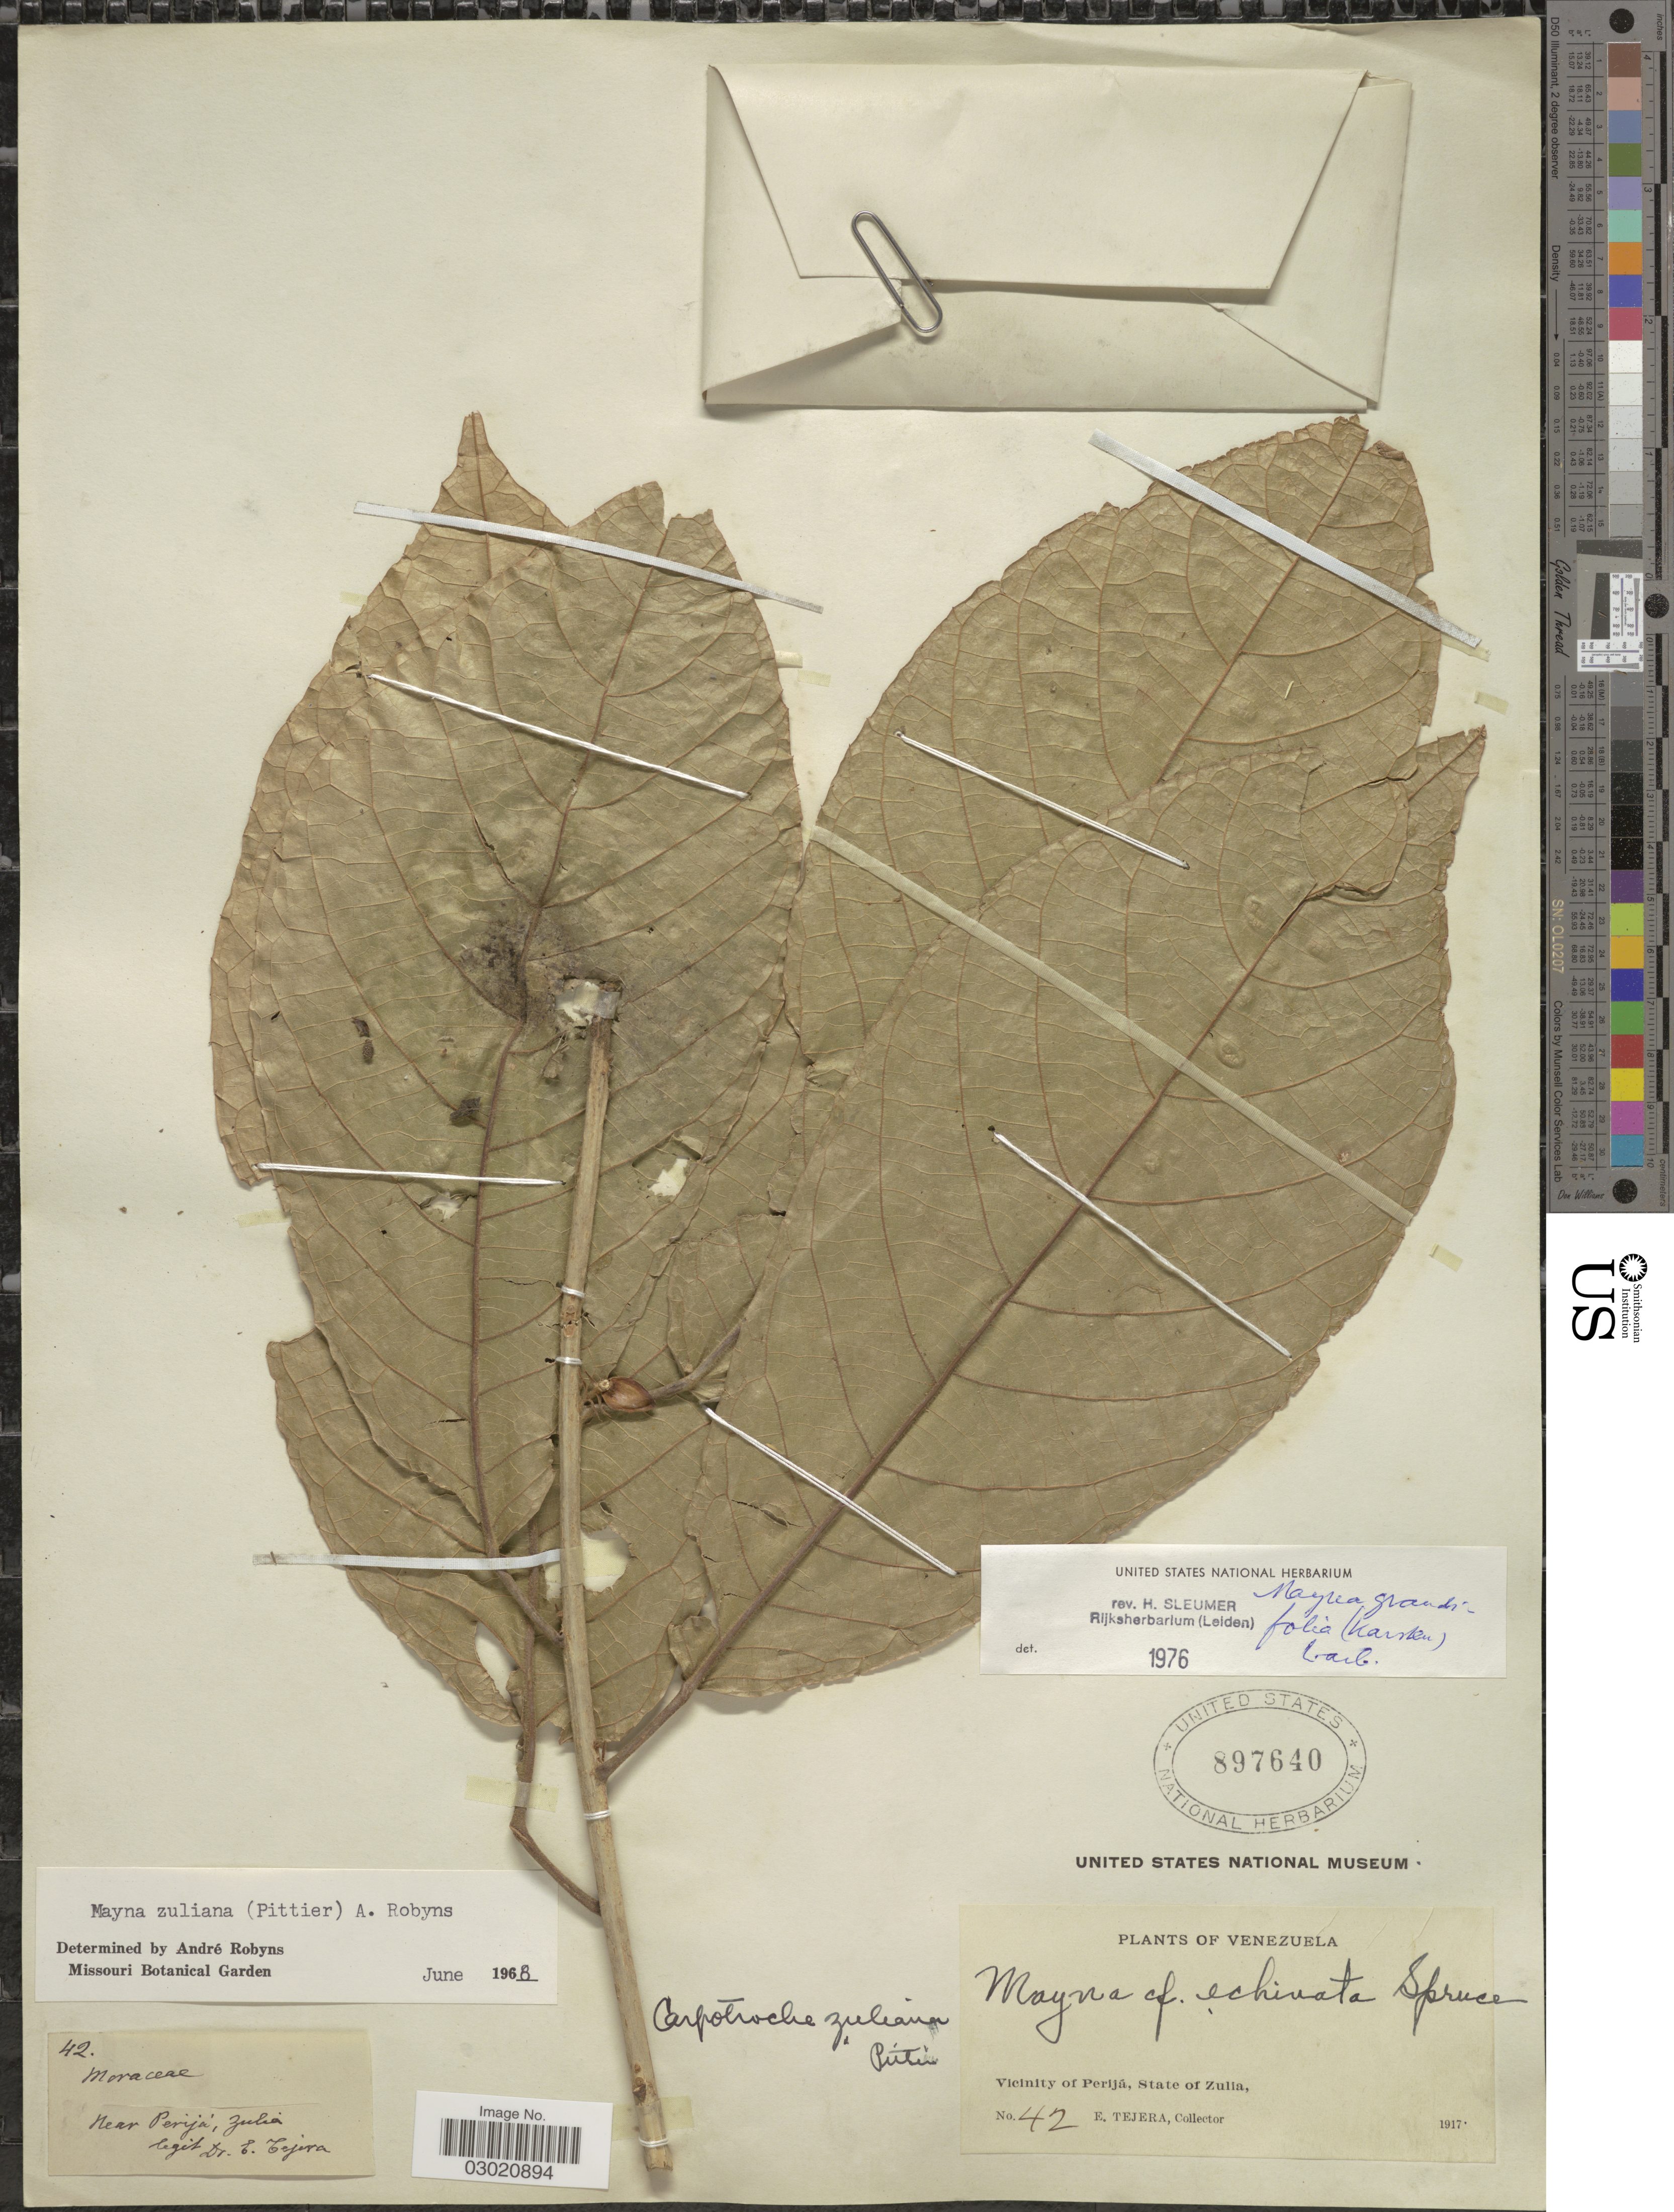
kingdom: Plantae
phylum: Tracheophyta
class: Magnoliopsida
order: Malpighiales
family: Achariaceae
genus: Mayna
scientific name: Mayna grandifolia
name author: (H. Karst.) Warb.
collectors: E. Tejera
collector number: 42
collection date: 1917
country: Venezuela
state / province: Zulia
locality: Vicinity of Perijá.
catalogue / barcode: US 897640